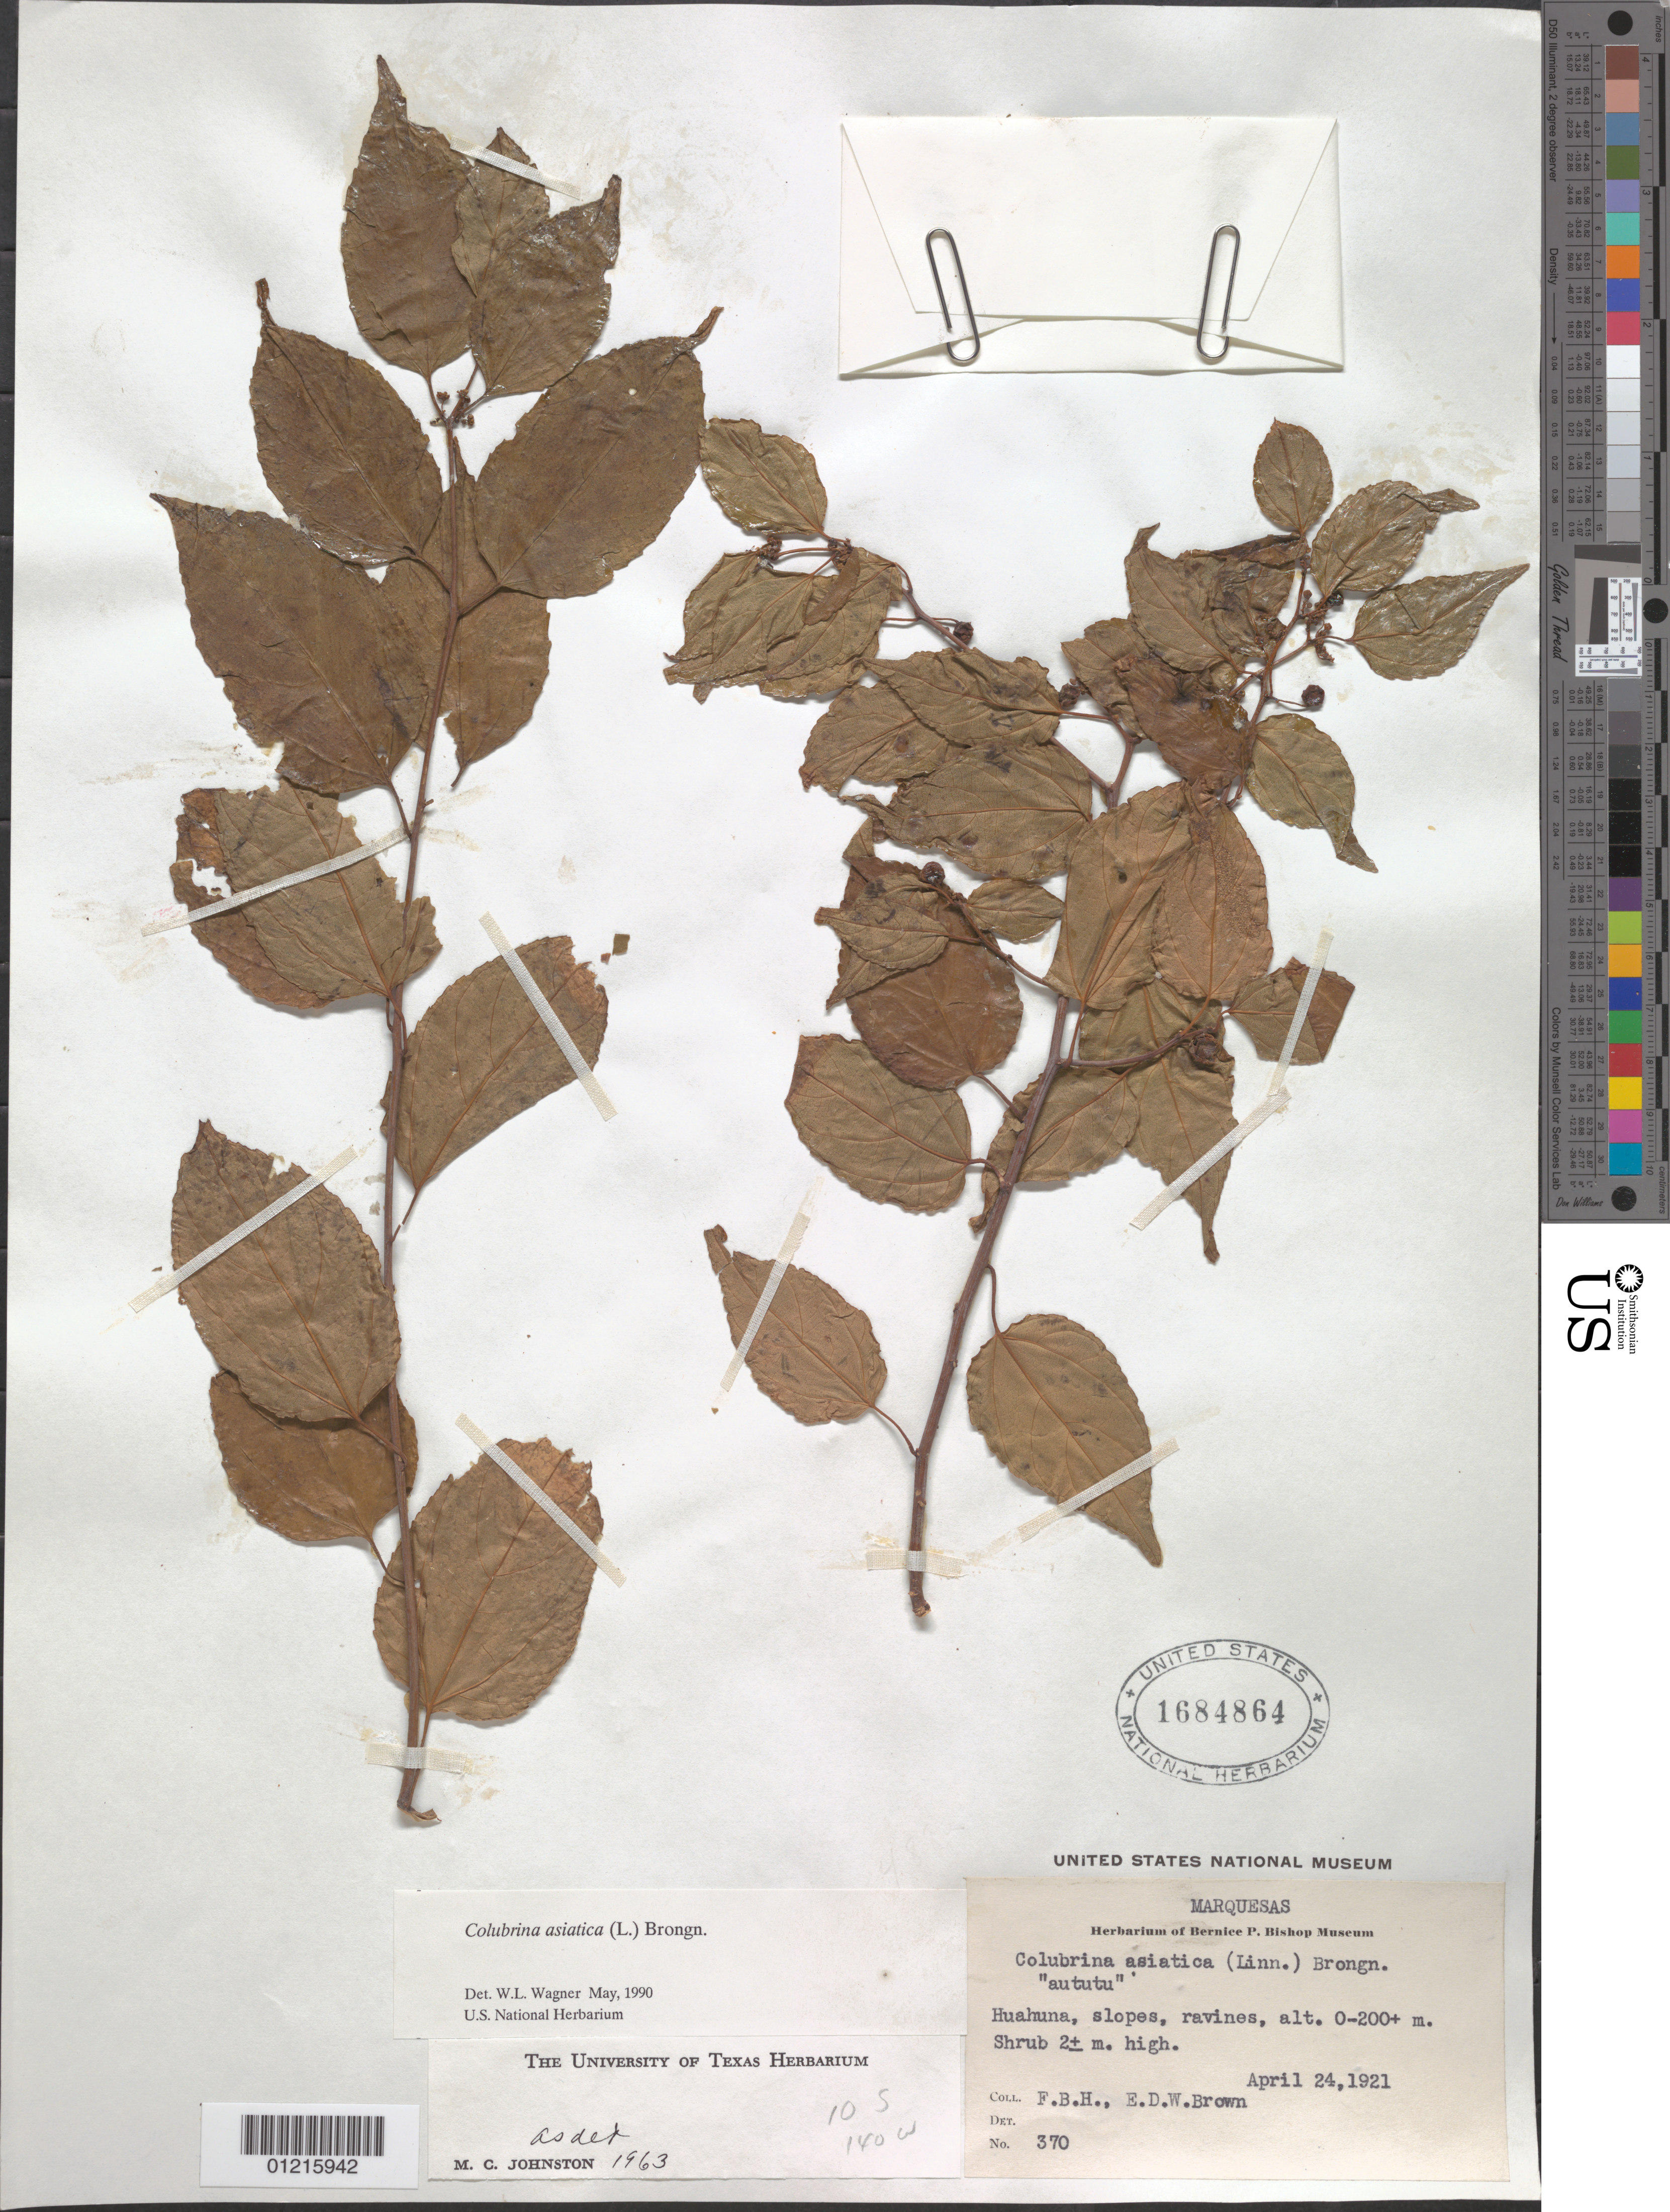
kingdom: Plantae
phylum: Tracheophyta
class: Magnoliopsida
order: Rosales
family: Rhamnaceae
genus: Colubrina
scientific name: Colubrina asiatica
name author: (L.) Brongn.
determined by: Wagner, W. L., (BOT), Smithsonian Institution - National Museum of Natural History (UNITED STATES)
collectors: F. Brown & E. Brown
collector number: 370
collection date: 1921-04-24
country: French Polynesia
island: Ua Huka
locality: Slopes, ravines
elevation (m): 0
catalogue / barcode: US 1684864